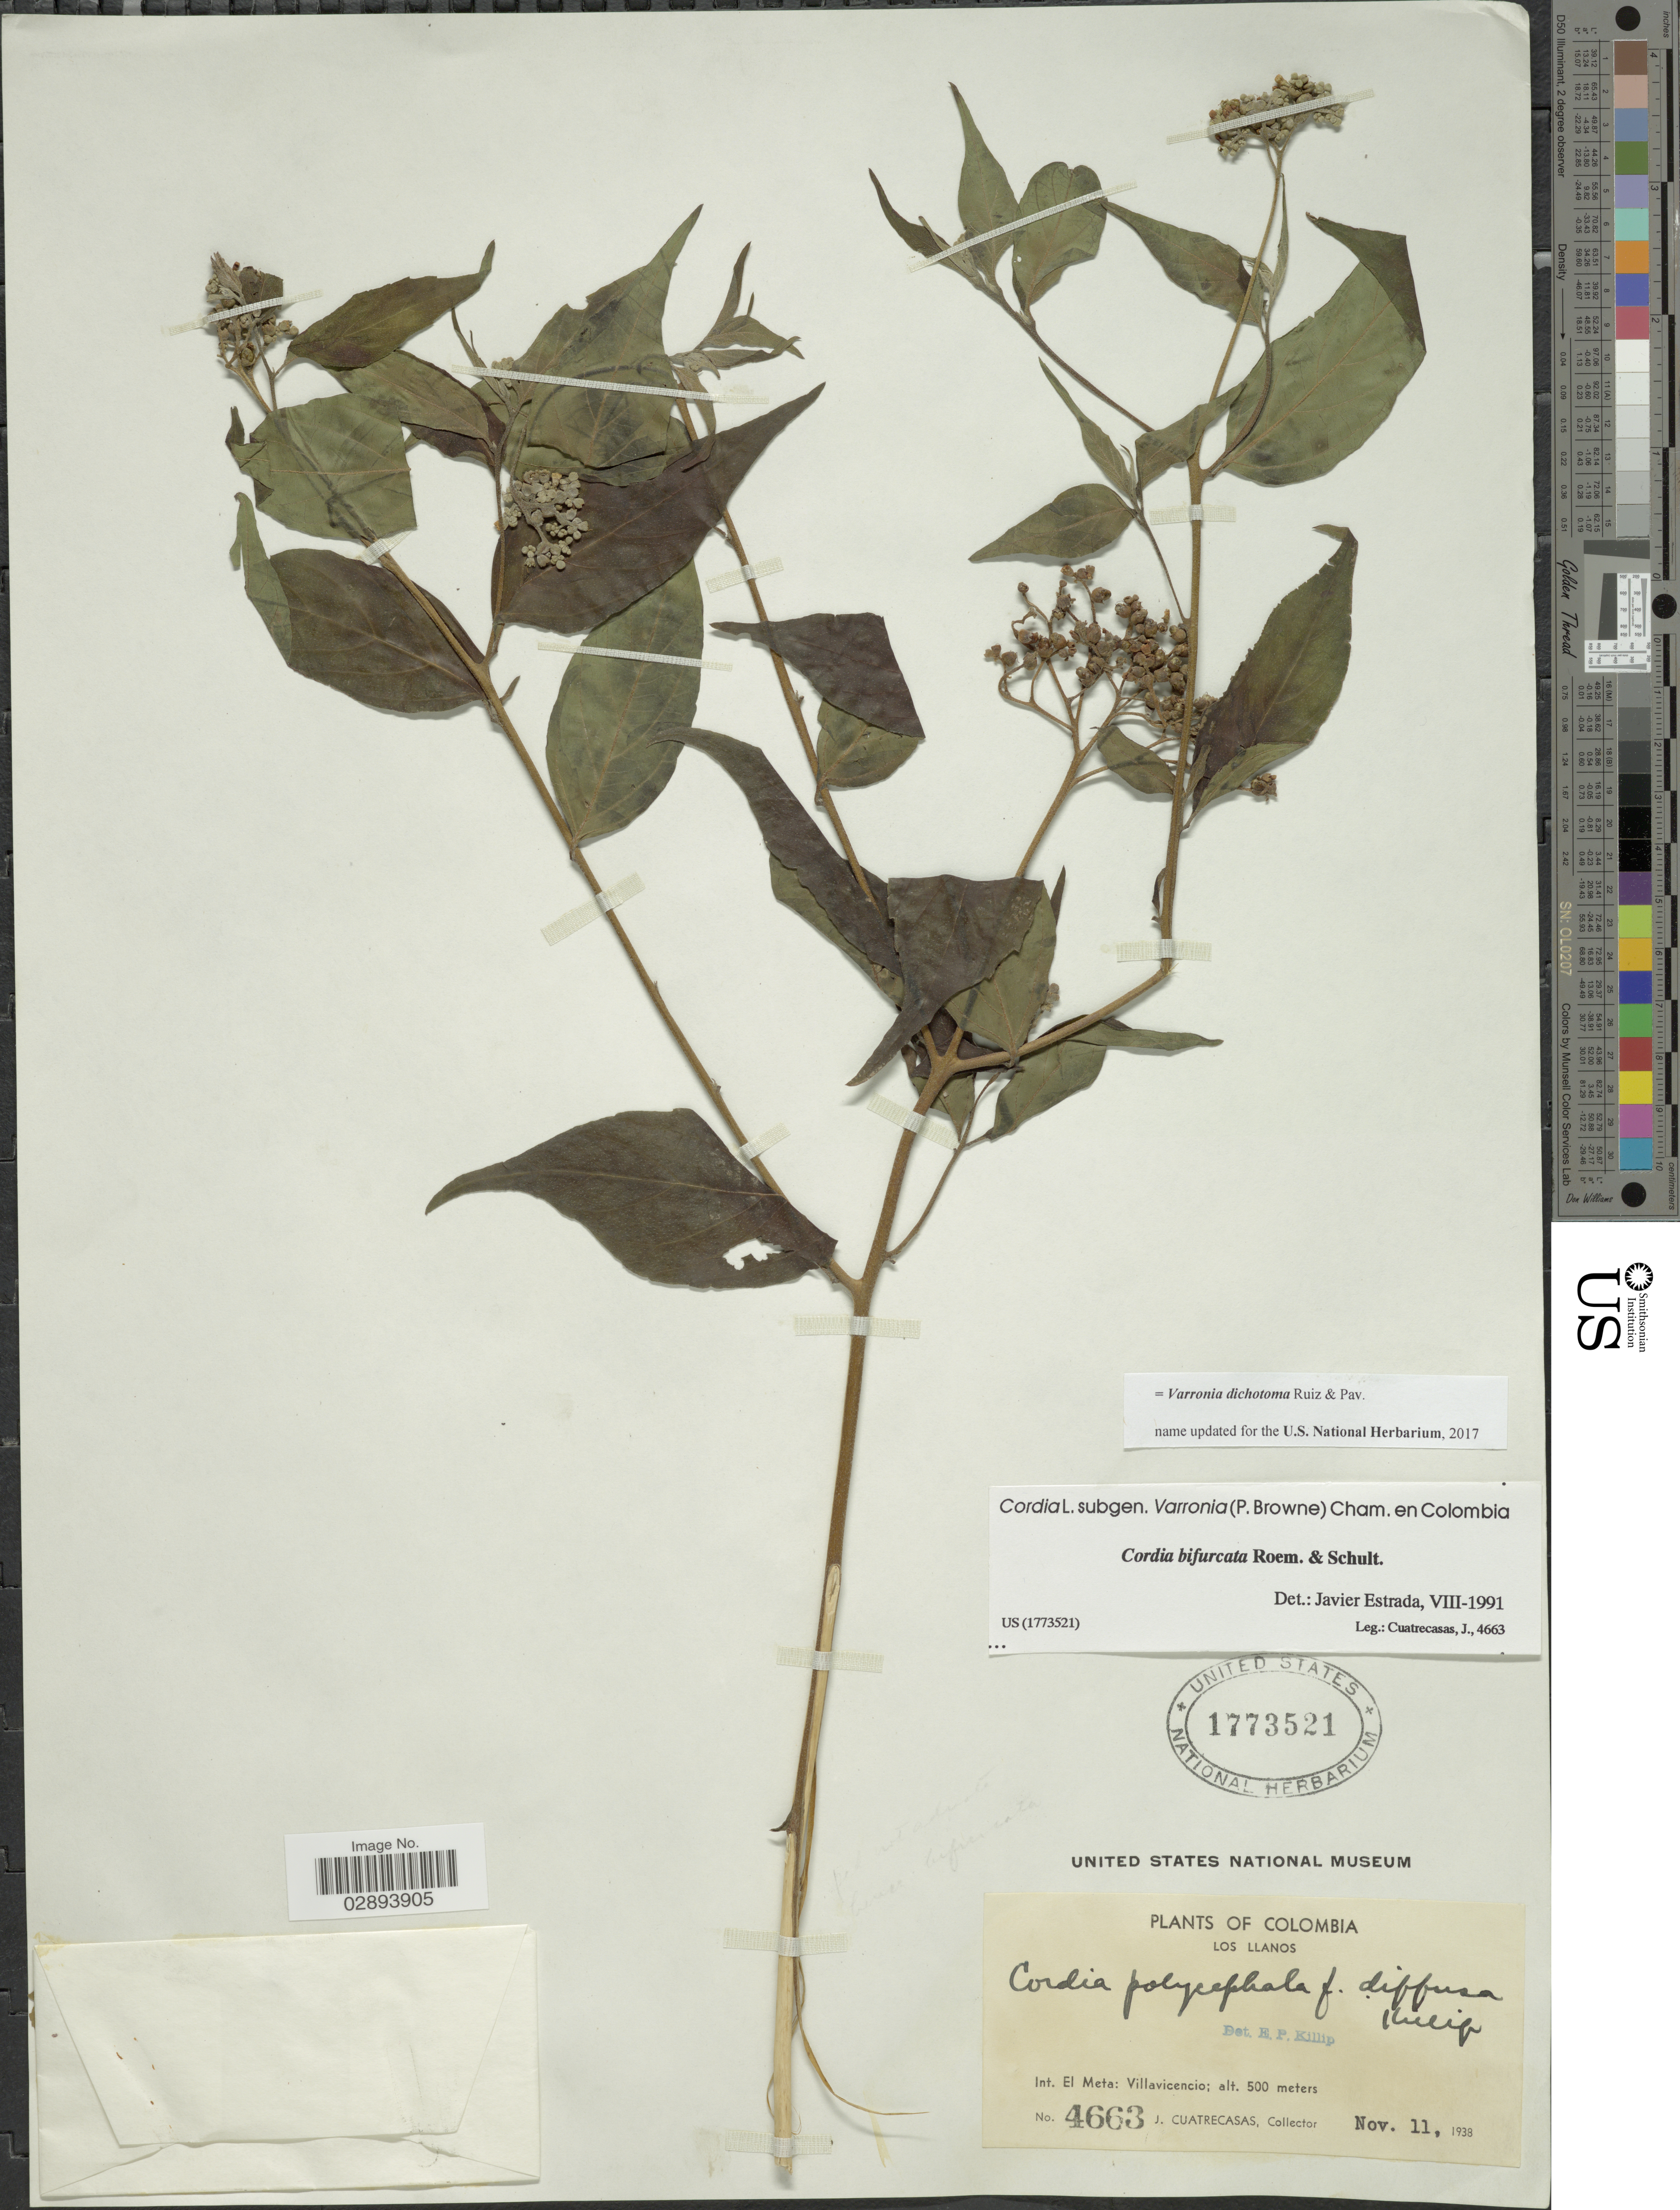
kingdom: Plantae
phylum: Tracheophyta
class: Magnoliopsida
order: Boraginales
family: Cordiaceae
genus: Varronia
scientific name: Varronia dichotoma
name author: Ruiz & Pav.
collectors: J. Cuatrecasas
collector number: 4663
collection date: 1938-11-11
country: Colombia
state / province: Meta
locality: Los Llanos, Int. El Meta, Villavicencio.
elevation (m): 500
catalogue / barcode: US 1773521